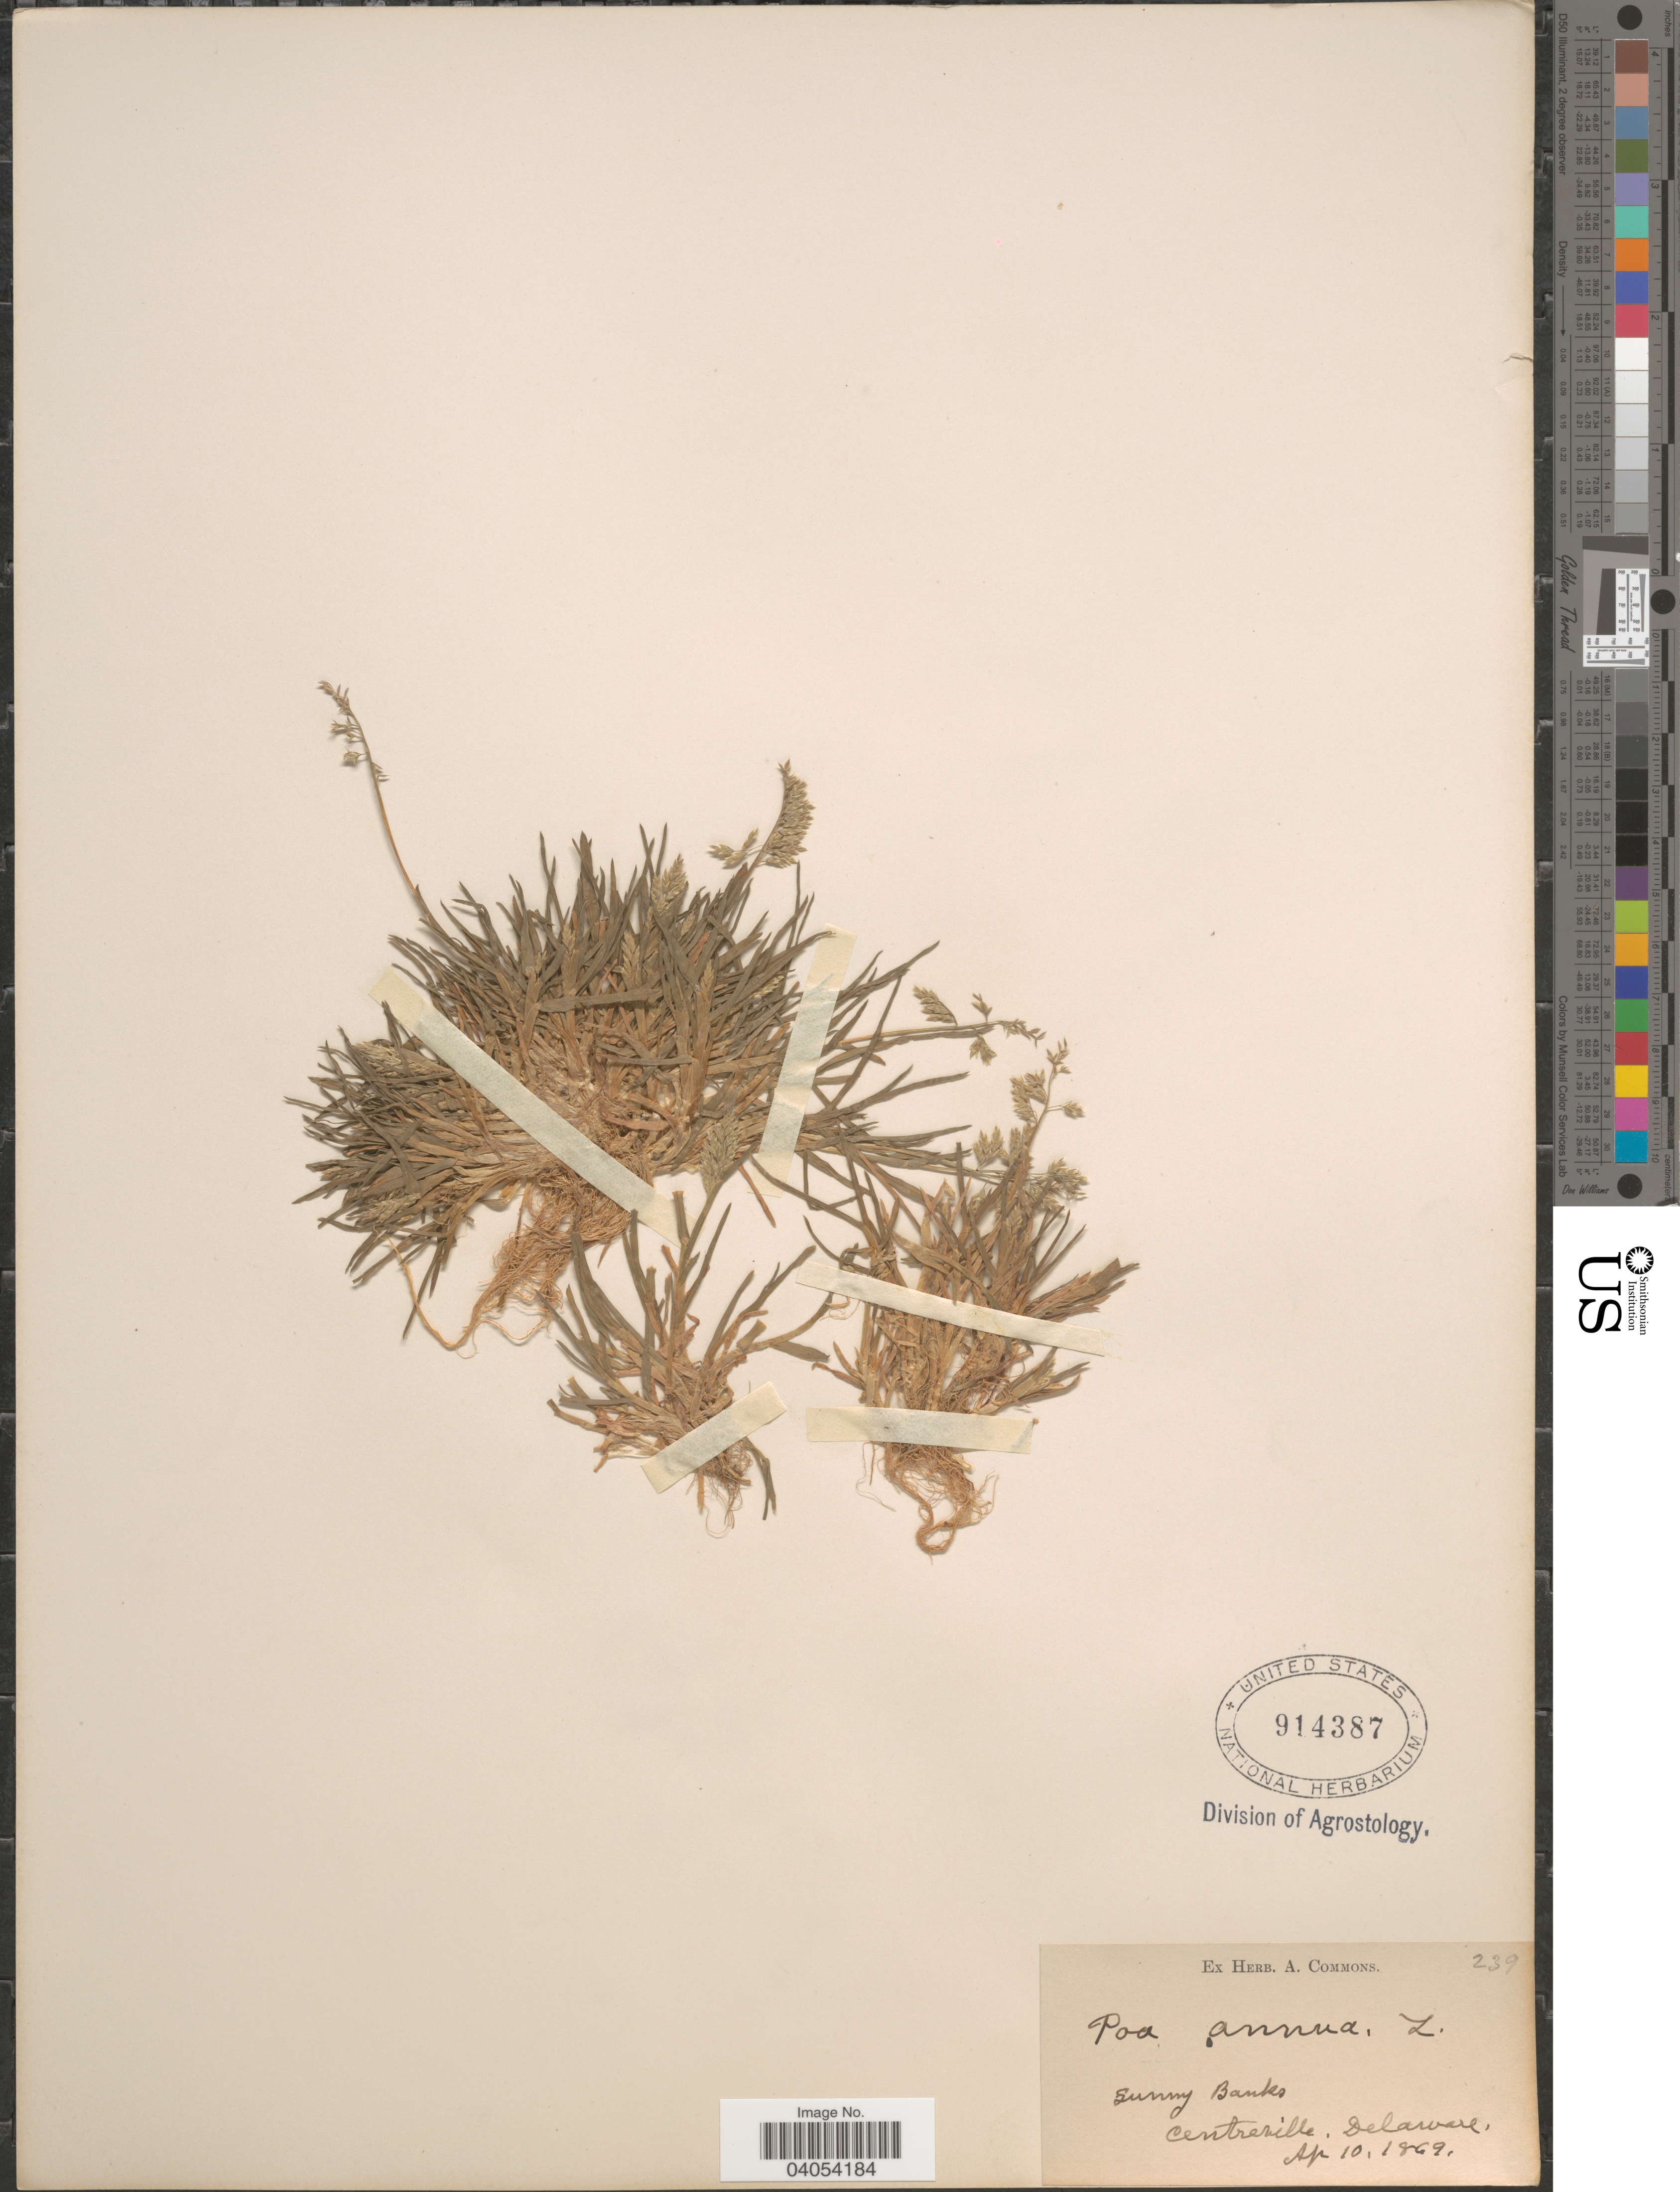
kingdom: Plantae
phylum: Tracheophyta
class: Liliopsida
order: Poales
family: Poaceae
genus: Poa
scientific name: Poa annua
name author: L.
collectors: ex herb. A. Commons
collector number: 239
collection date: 1869-04-10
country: United States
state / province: Delaware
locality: Sunny Banks, Centreville.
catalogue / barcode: US 914387